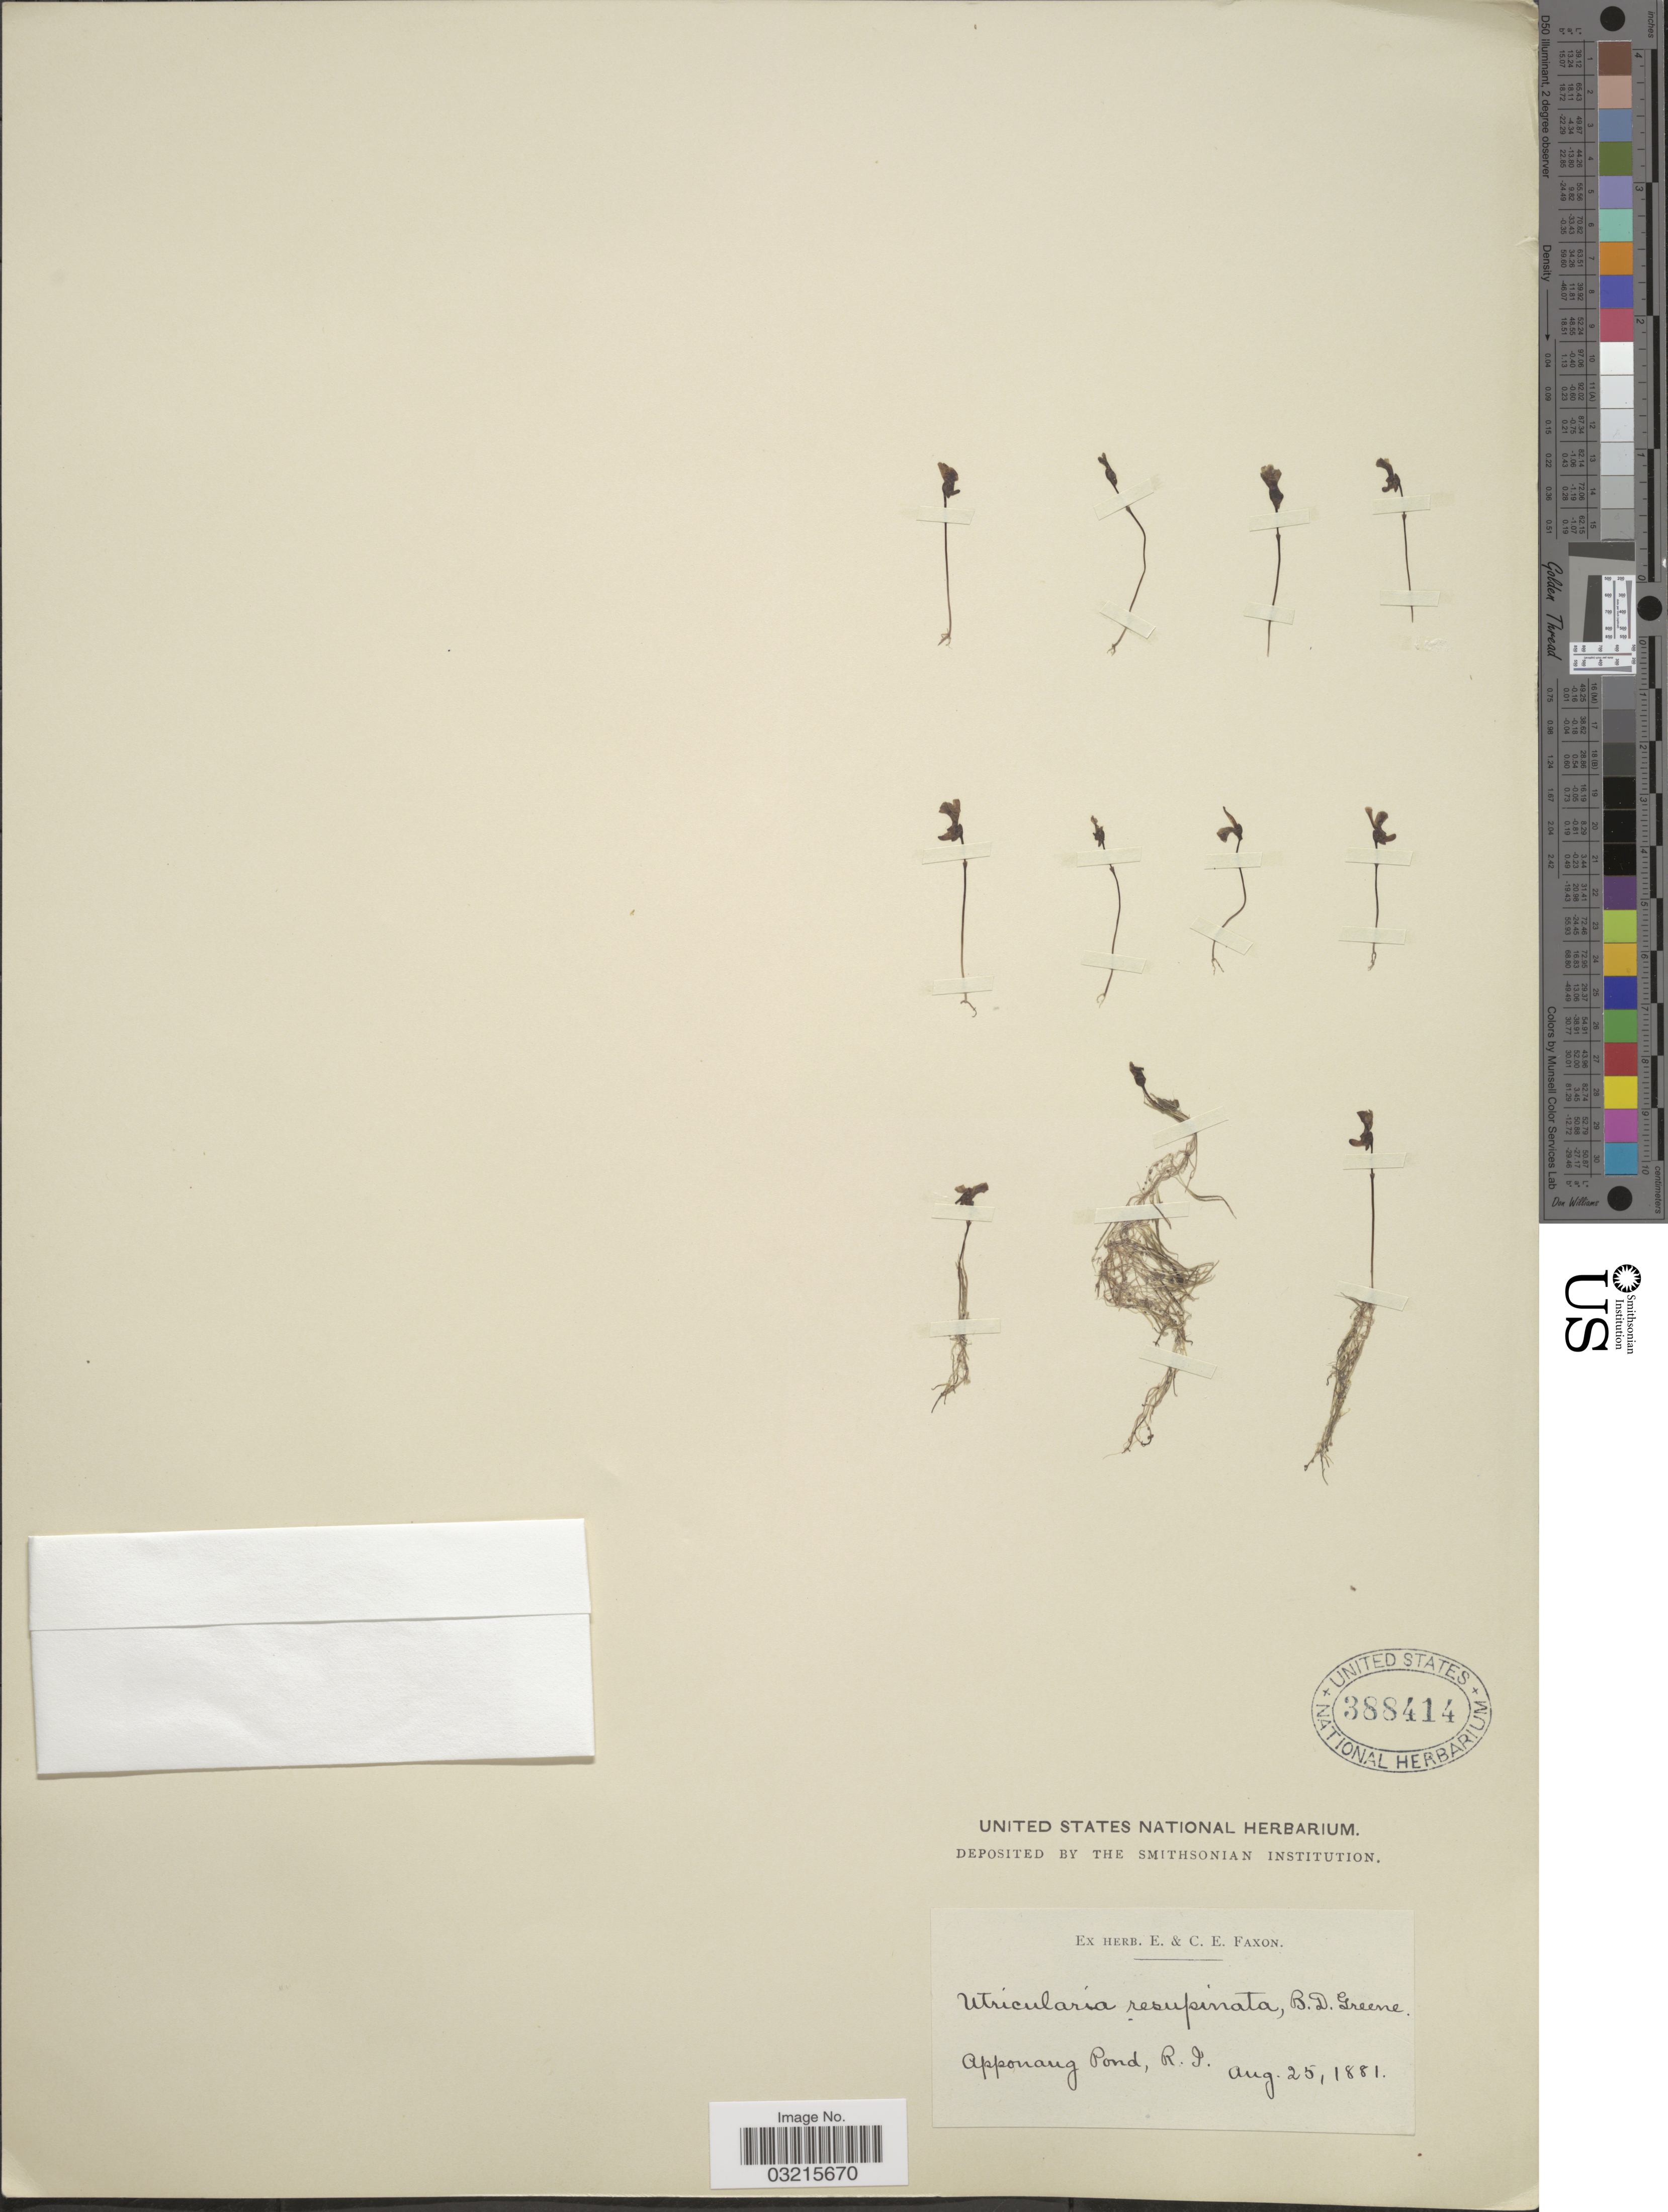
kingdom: Plantae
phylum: Tracheophyta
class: Magnoliopsida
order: Lamiales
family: Lentibulariaceae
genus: Utricularia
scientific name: Utricularia resupinata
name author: B.D. Greene ex Bigelow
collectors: ex herb. E. & C.E. Faxon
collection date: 1881-08-25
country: United States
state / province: Rhode Island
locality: Apponang Pond.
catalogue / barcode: US 388414